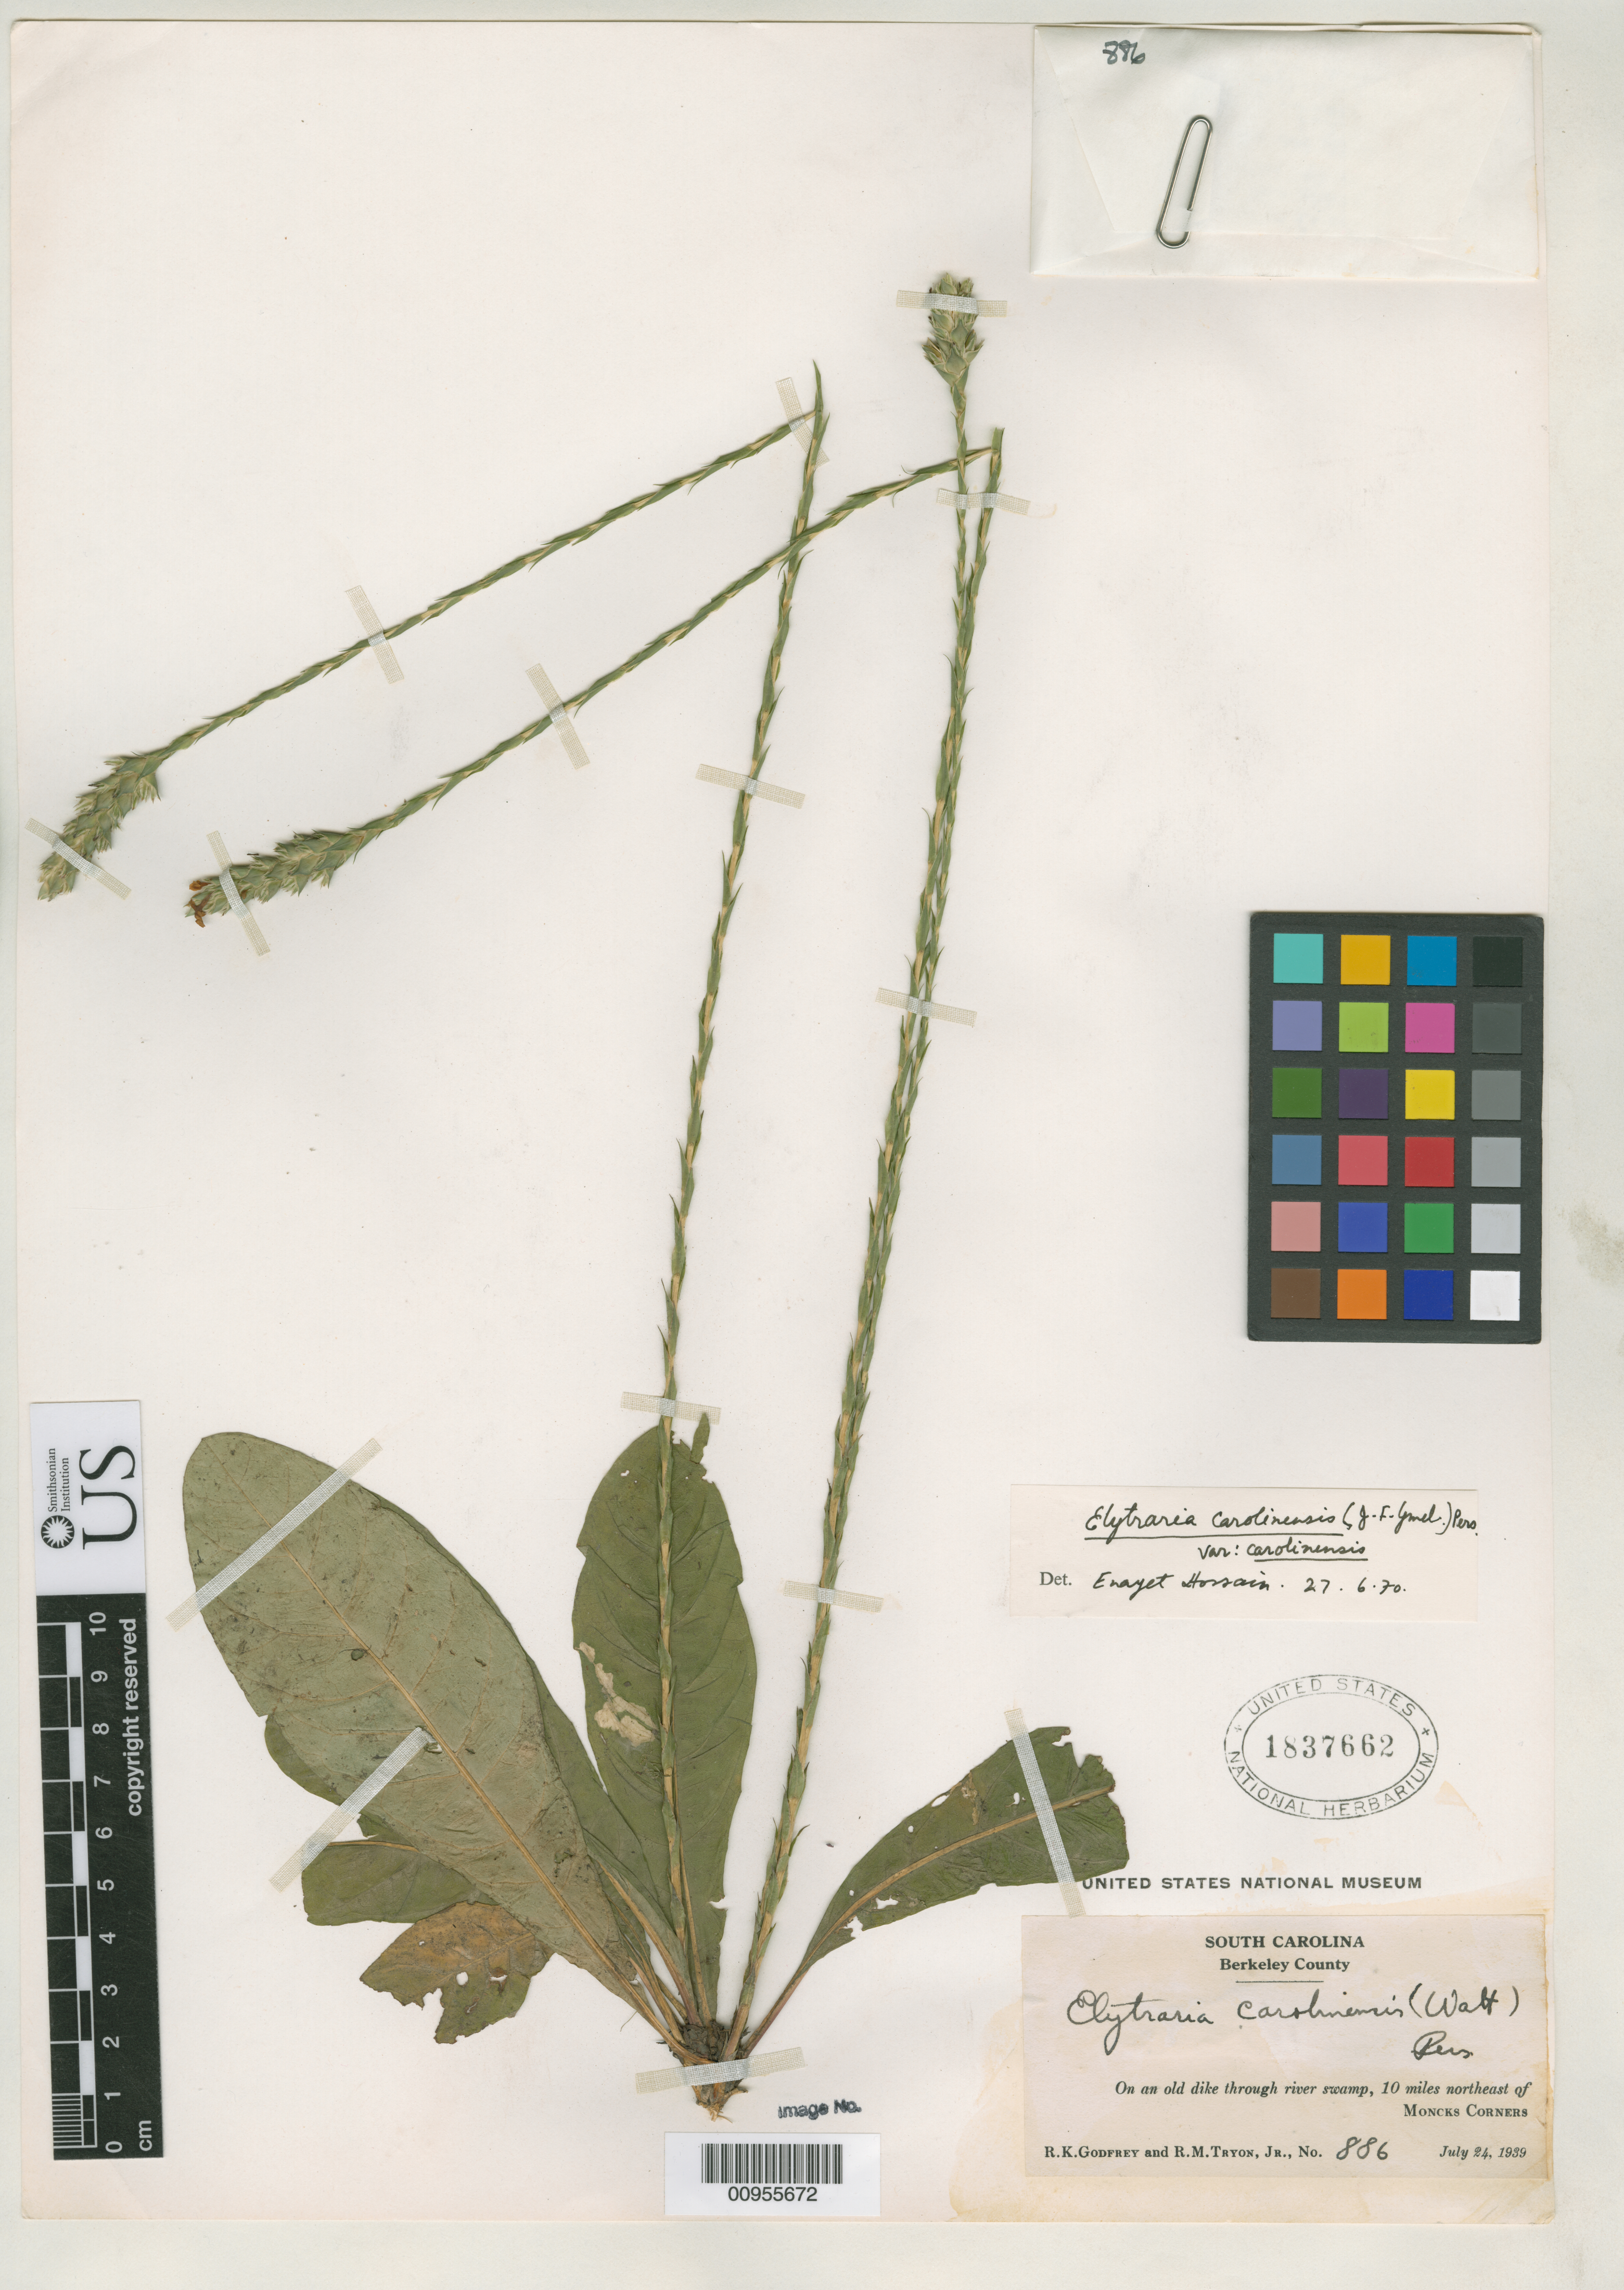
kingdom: Plantae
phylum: Tracheophyta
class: Magnoliopsida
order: Lamiales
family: Acanthaceae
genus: Tubiflora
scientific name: Tubiflora caroliniensis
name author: J.F. Gmel.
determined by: Hossain, E.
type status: Isoneotype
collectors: R. K. Godfrey & R. M. Tryon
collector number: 886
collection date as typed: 24 Jul 1939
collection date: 1939-07-24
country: United States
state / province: South Carolina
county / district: Berkeley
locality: On an old dike through river swamp, 10 miles northeast of Moncks Corners.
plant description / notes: Tubiflora caroliniensis J.F. Gmel. is based on Anonymos caroliniensis Walt., nom. illeg. (see Ward 2007).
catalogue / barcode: US 1837662